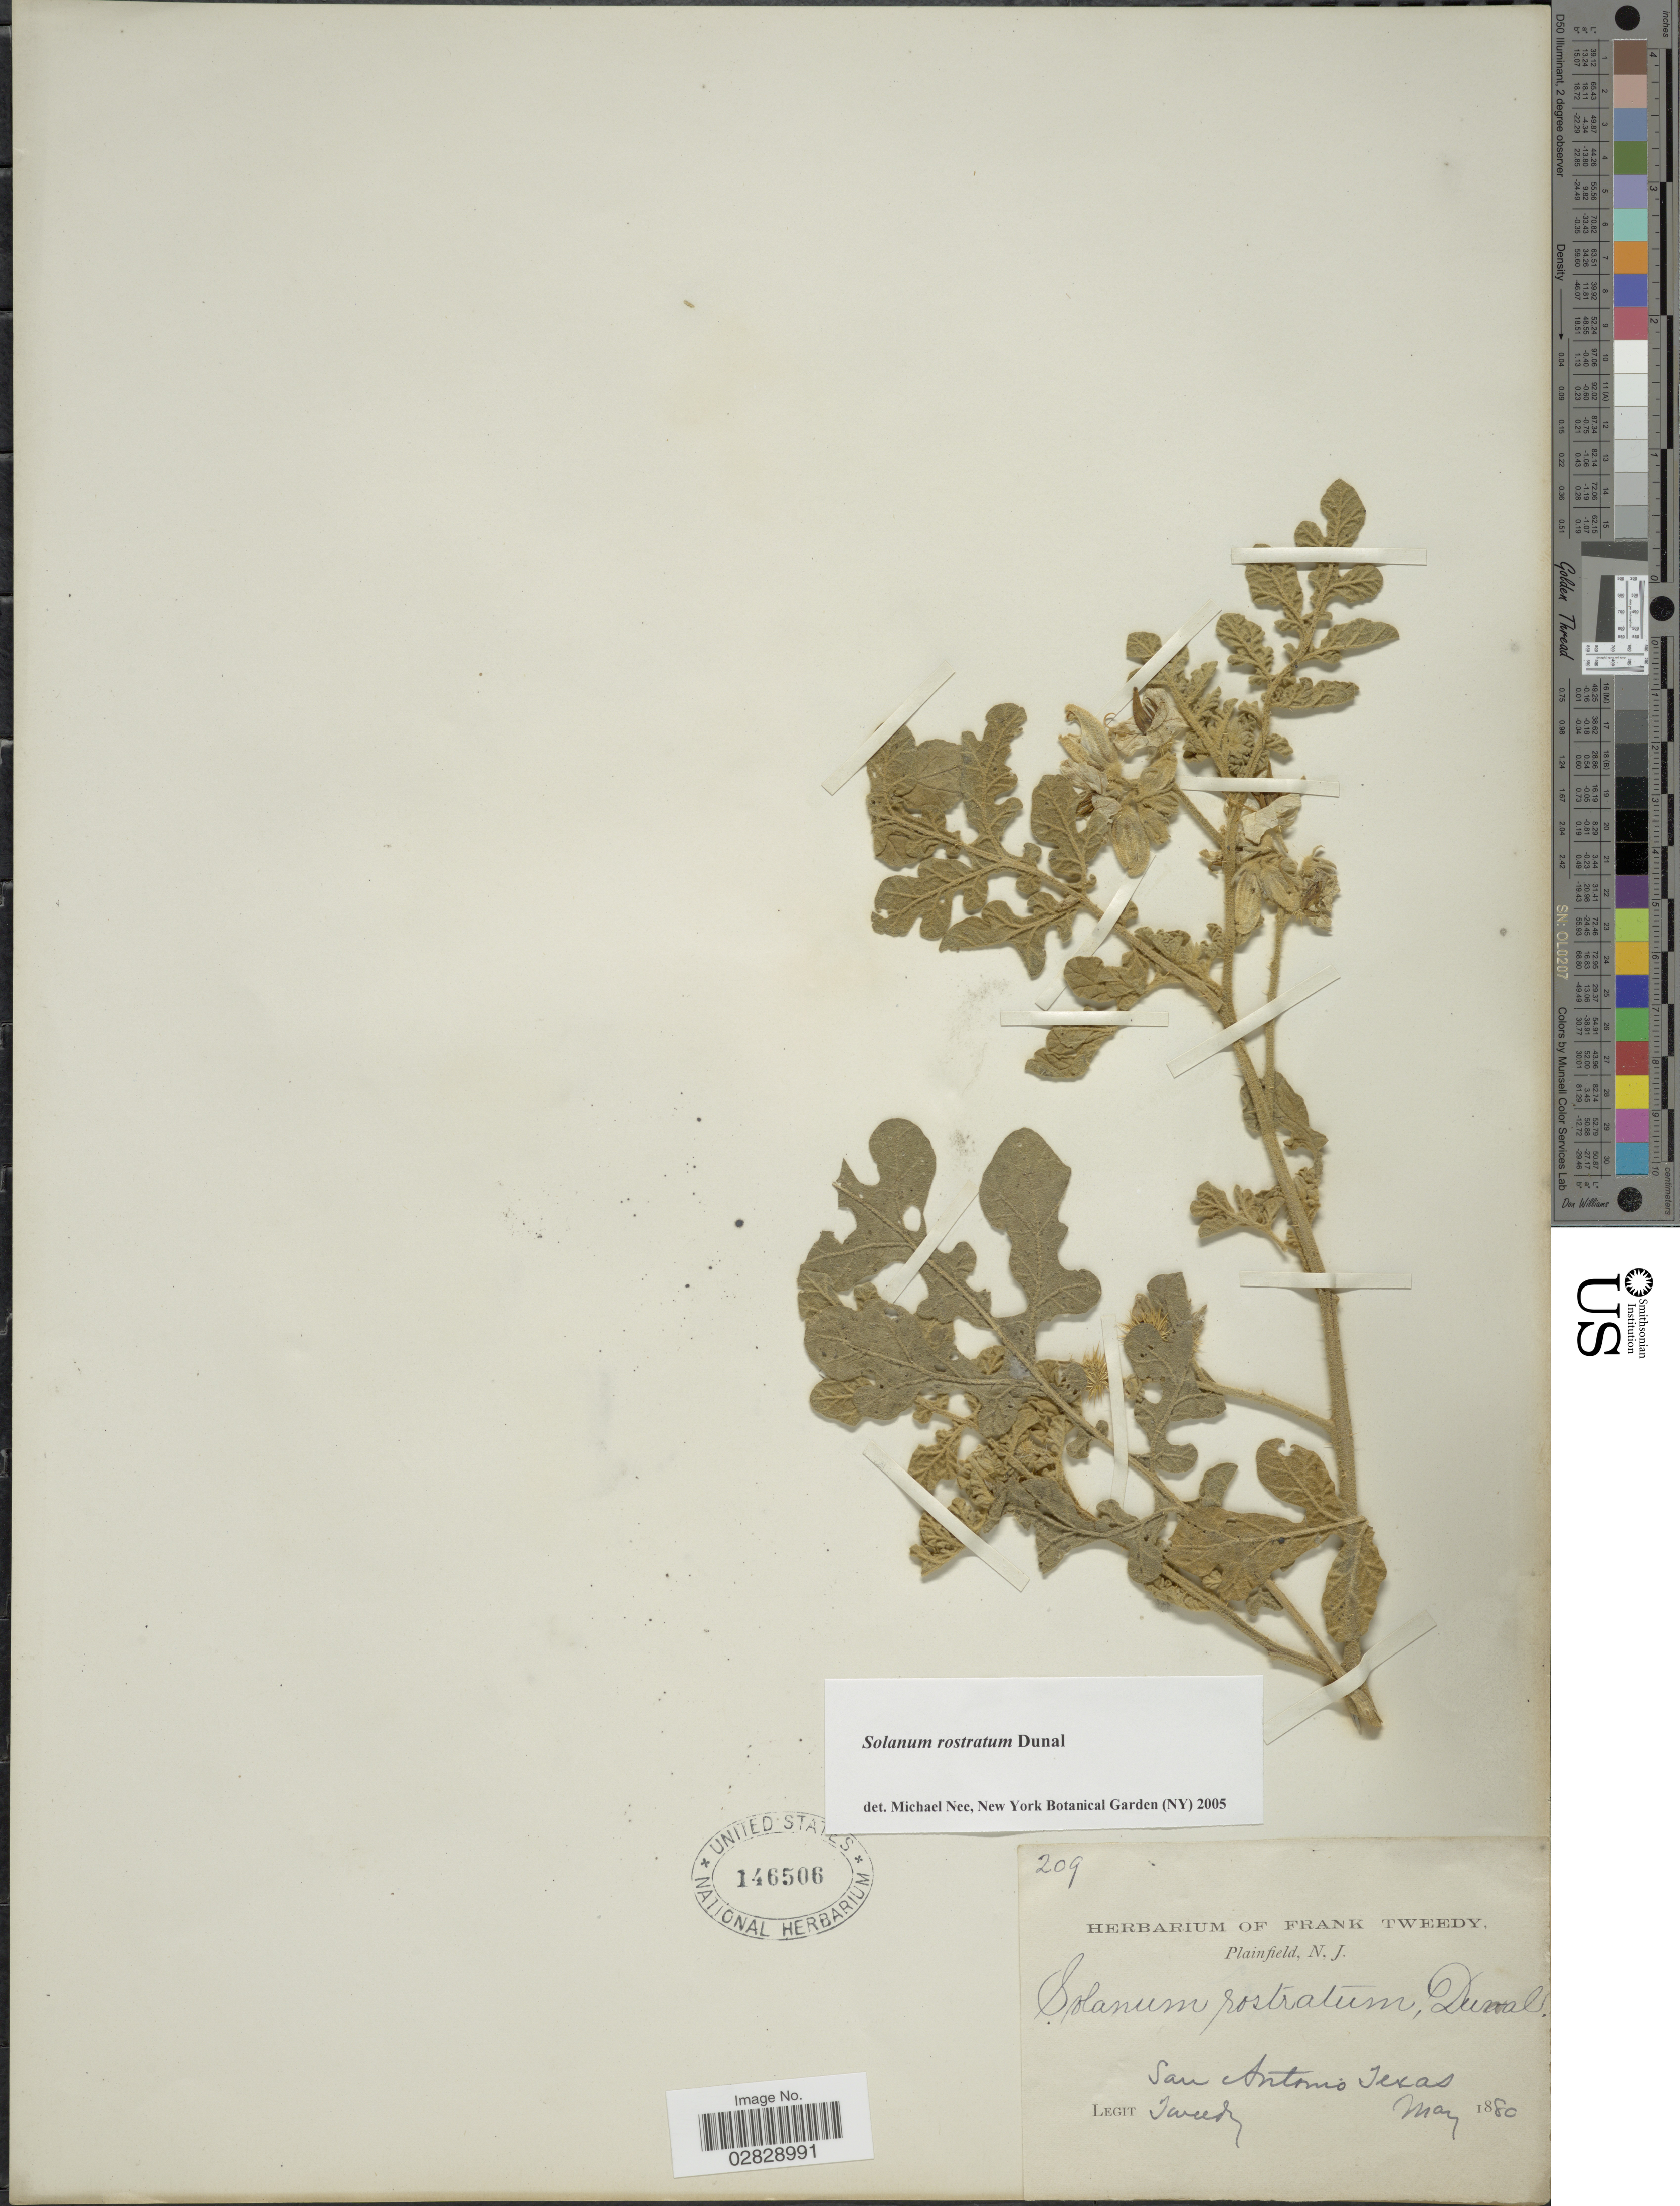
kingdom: Plantae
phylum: Tracheophyta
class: Magnoliopsida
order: Solanales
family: Solanaceae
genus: Solanum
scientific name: Solanum rostratum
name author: Dunal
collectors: F. Tweedy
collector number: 209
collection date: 1880-05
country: United States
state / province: New Jersey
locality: Plainfield. San Antonio.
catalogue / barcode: US 146506